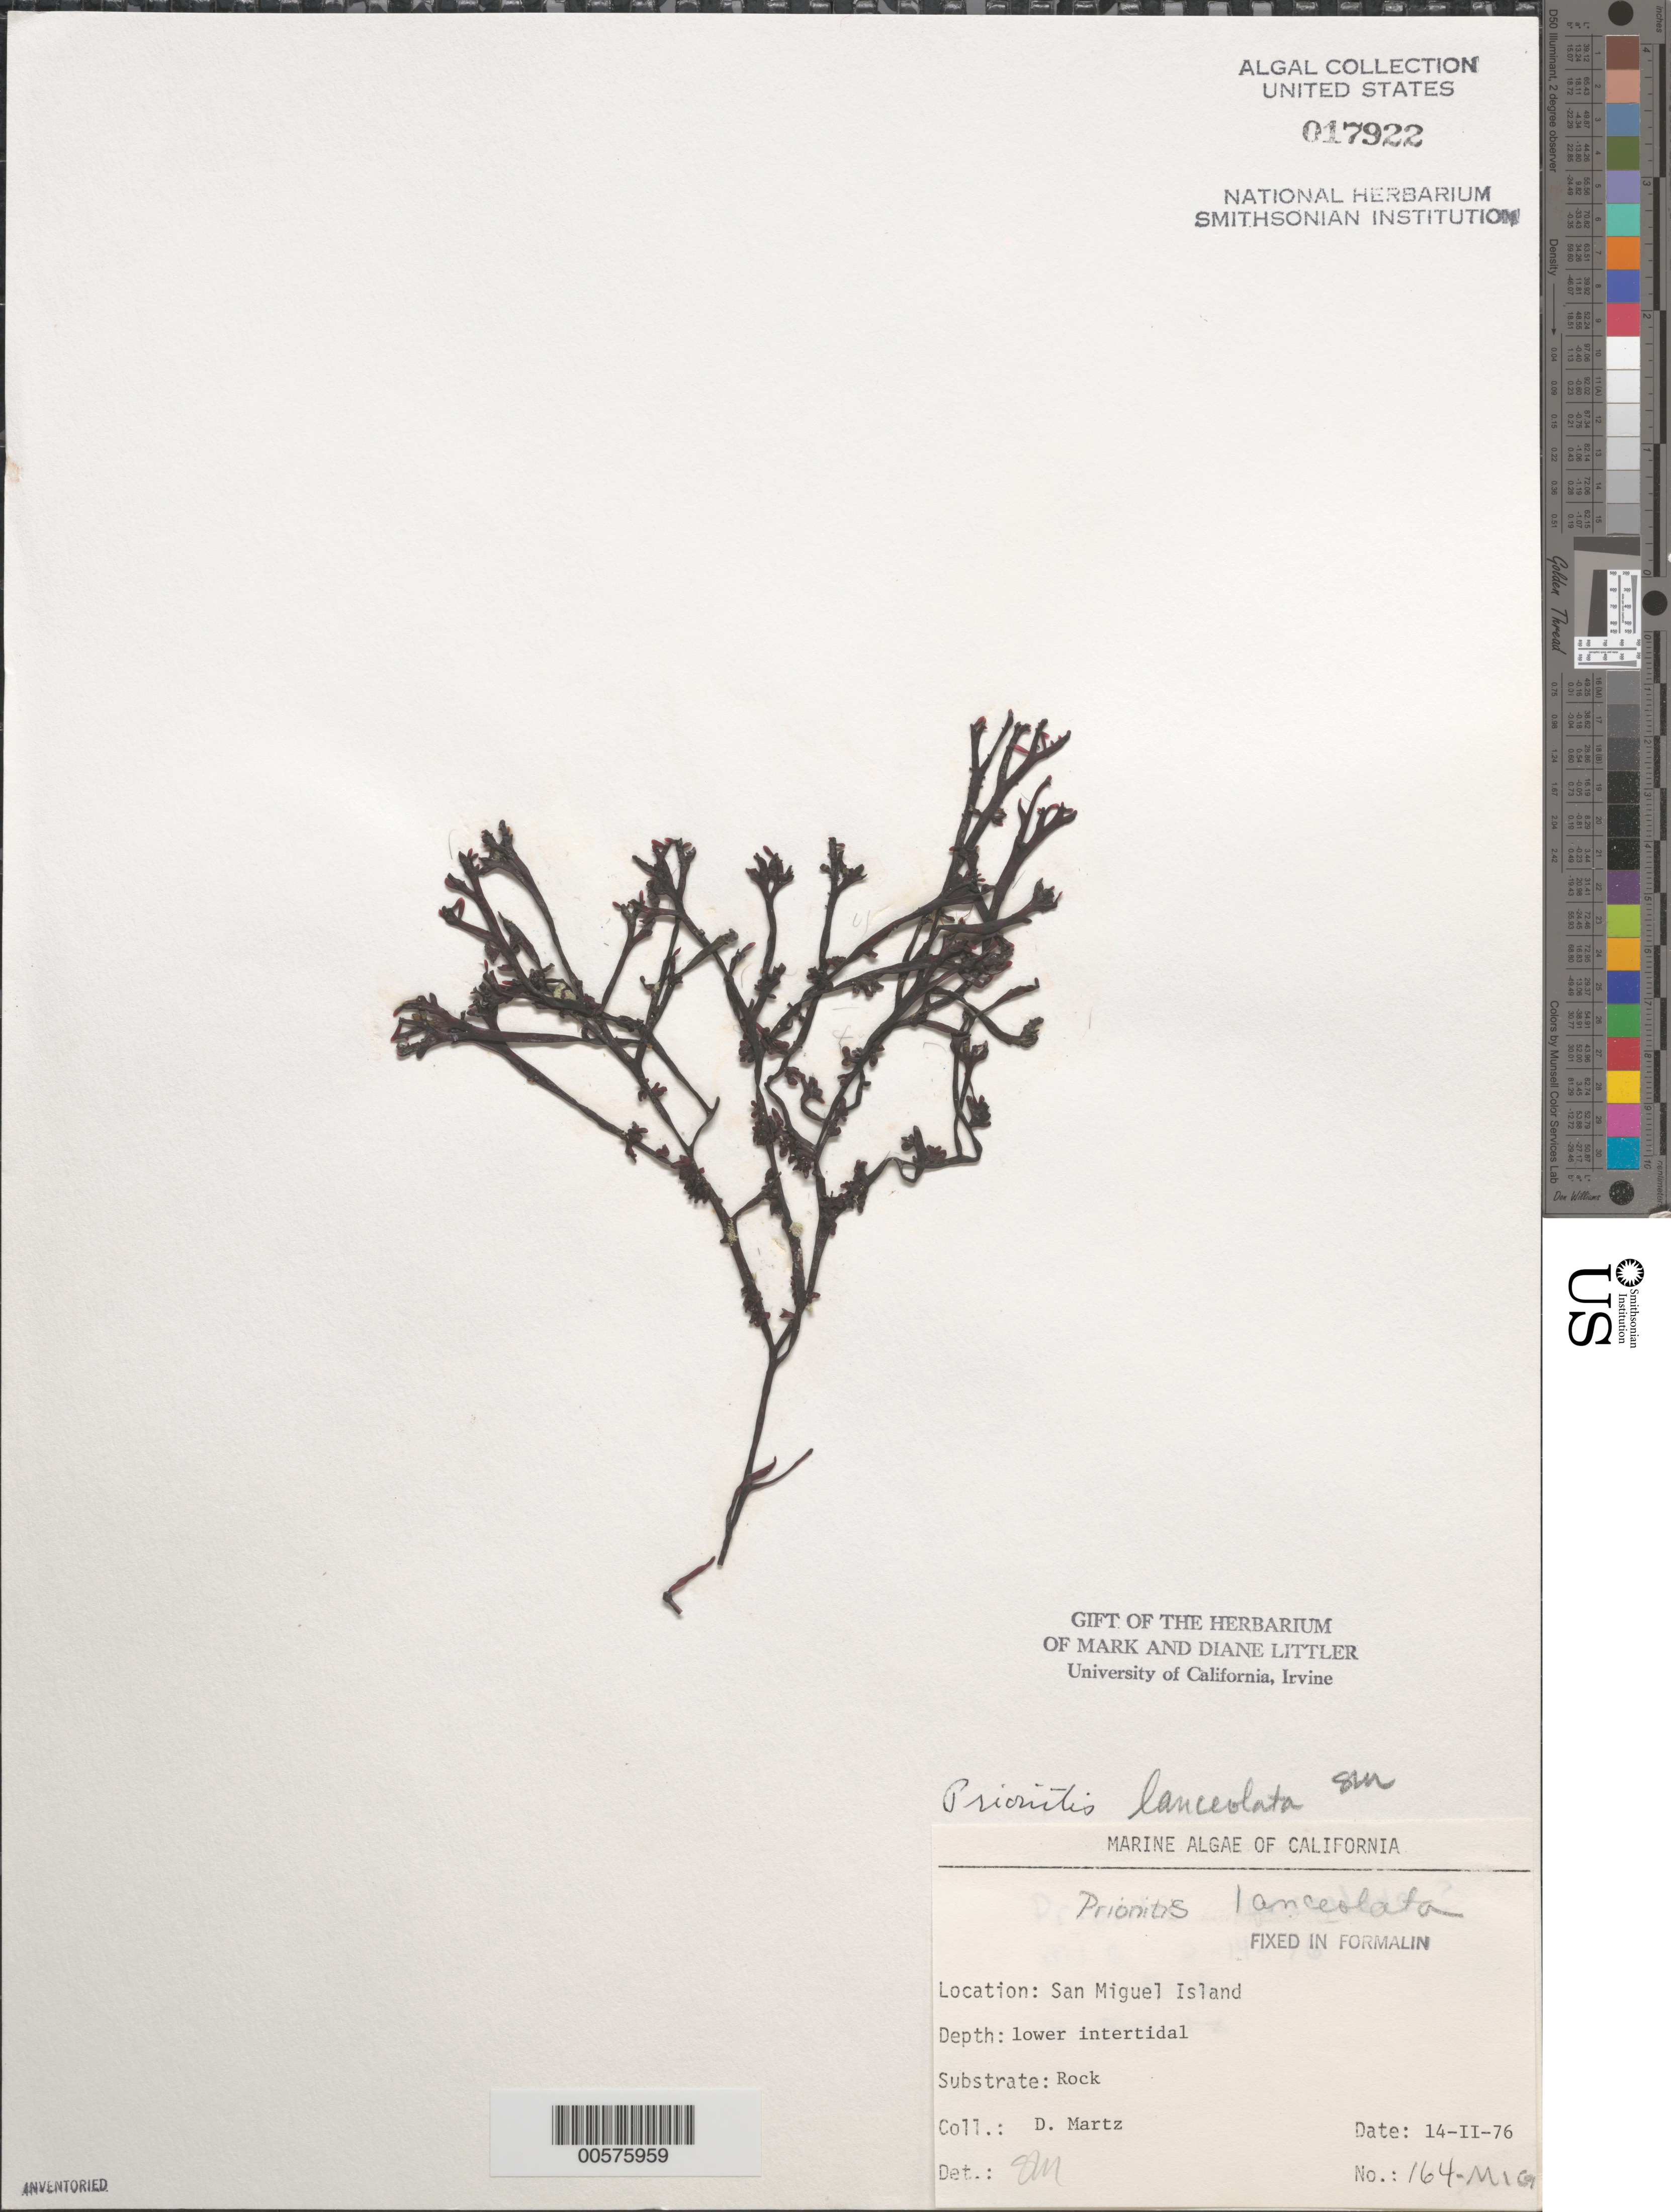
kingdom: Plantae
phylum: Rhodophyta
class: Florideophyceae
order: Cryptonemiales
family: Cryptonemiaceae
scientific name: Prionitis lanceolata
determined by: Murray, S. N.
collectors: D. Martz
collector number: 164-mig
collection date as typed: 14 Feb 1976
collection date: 1976-02-14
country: United States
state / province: California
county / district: Santa Barbara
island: San Miguel Island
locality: Cuyler Harbor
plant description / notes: BLM-SOCALBIGHT Rocky Intertidal Survey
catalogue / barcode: US 17922